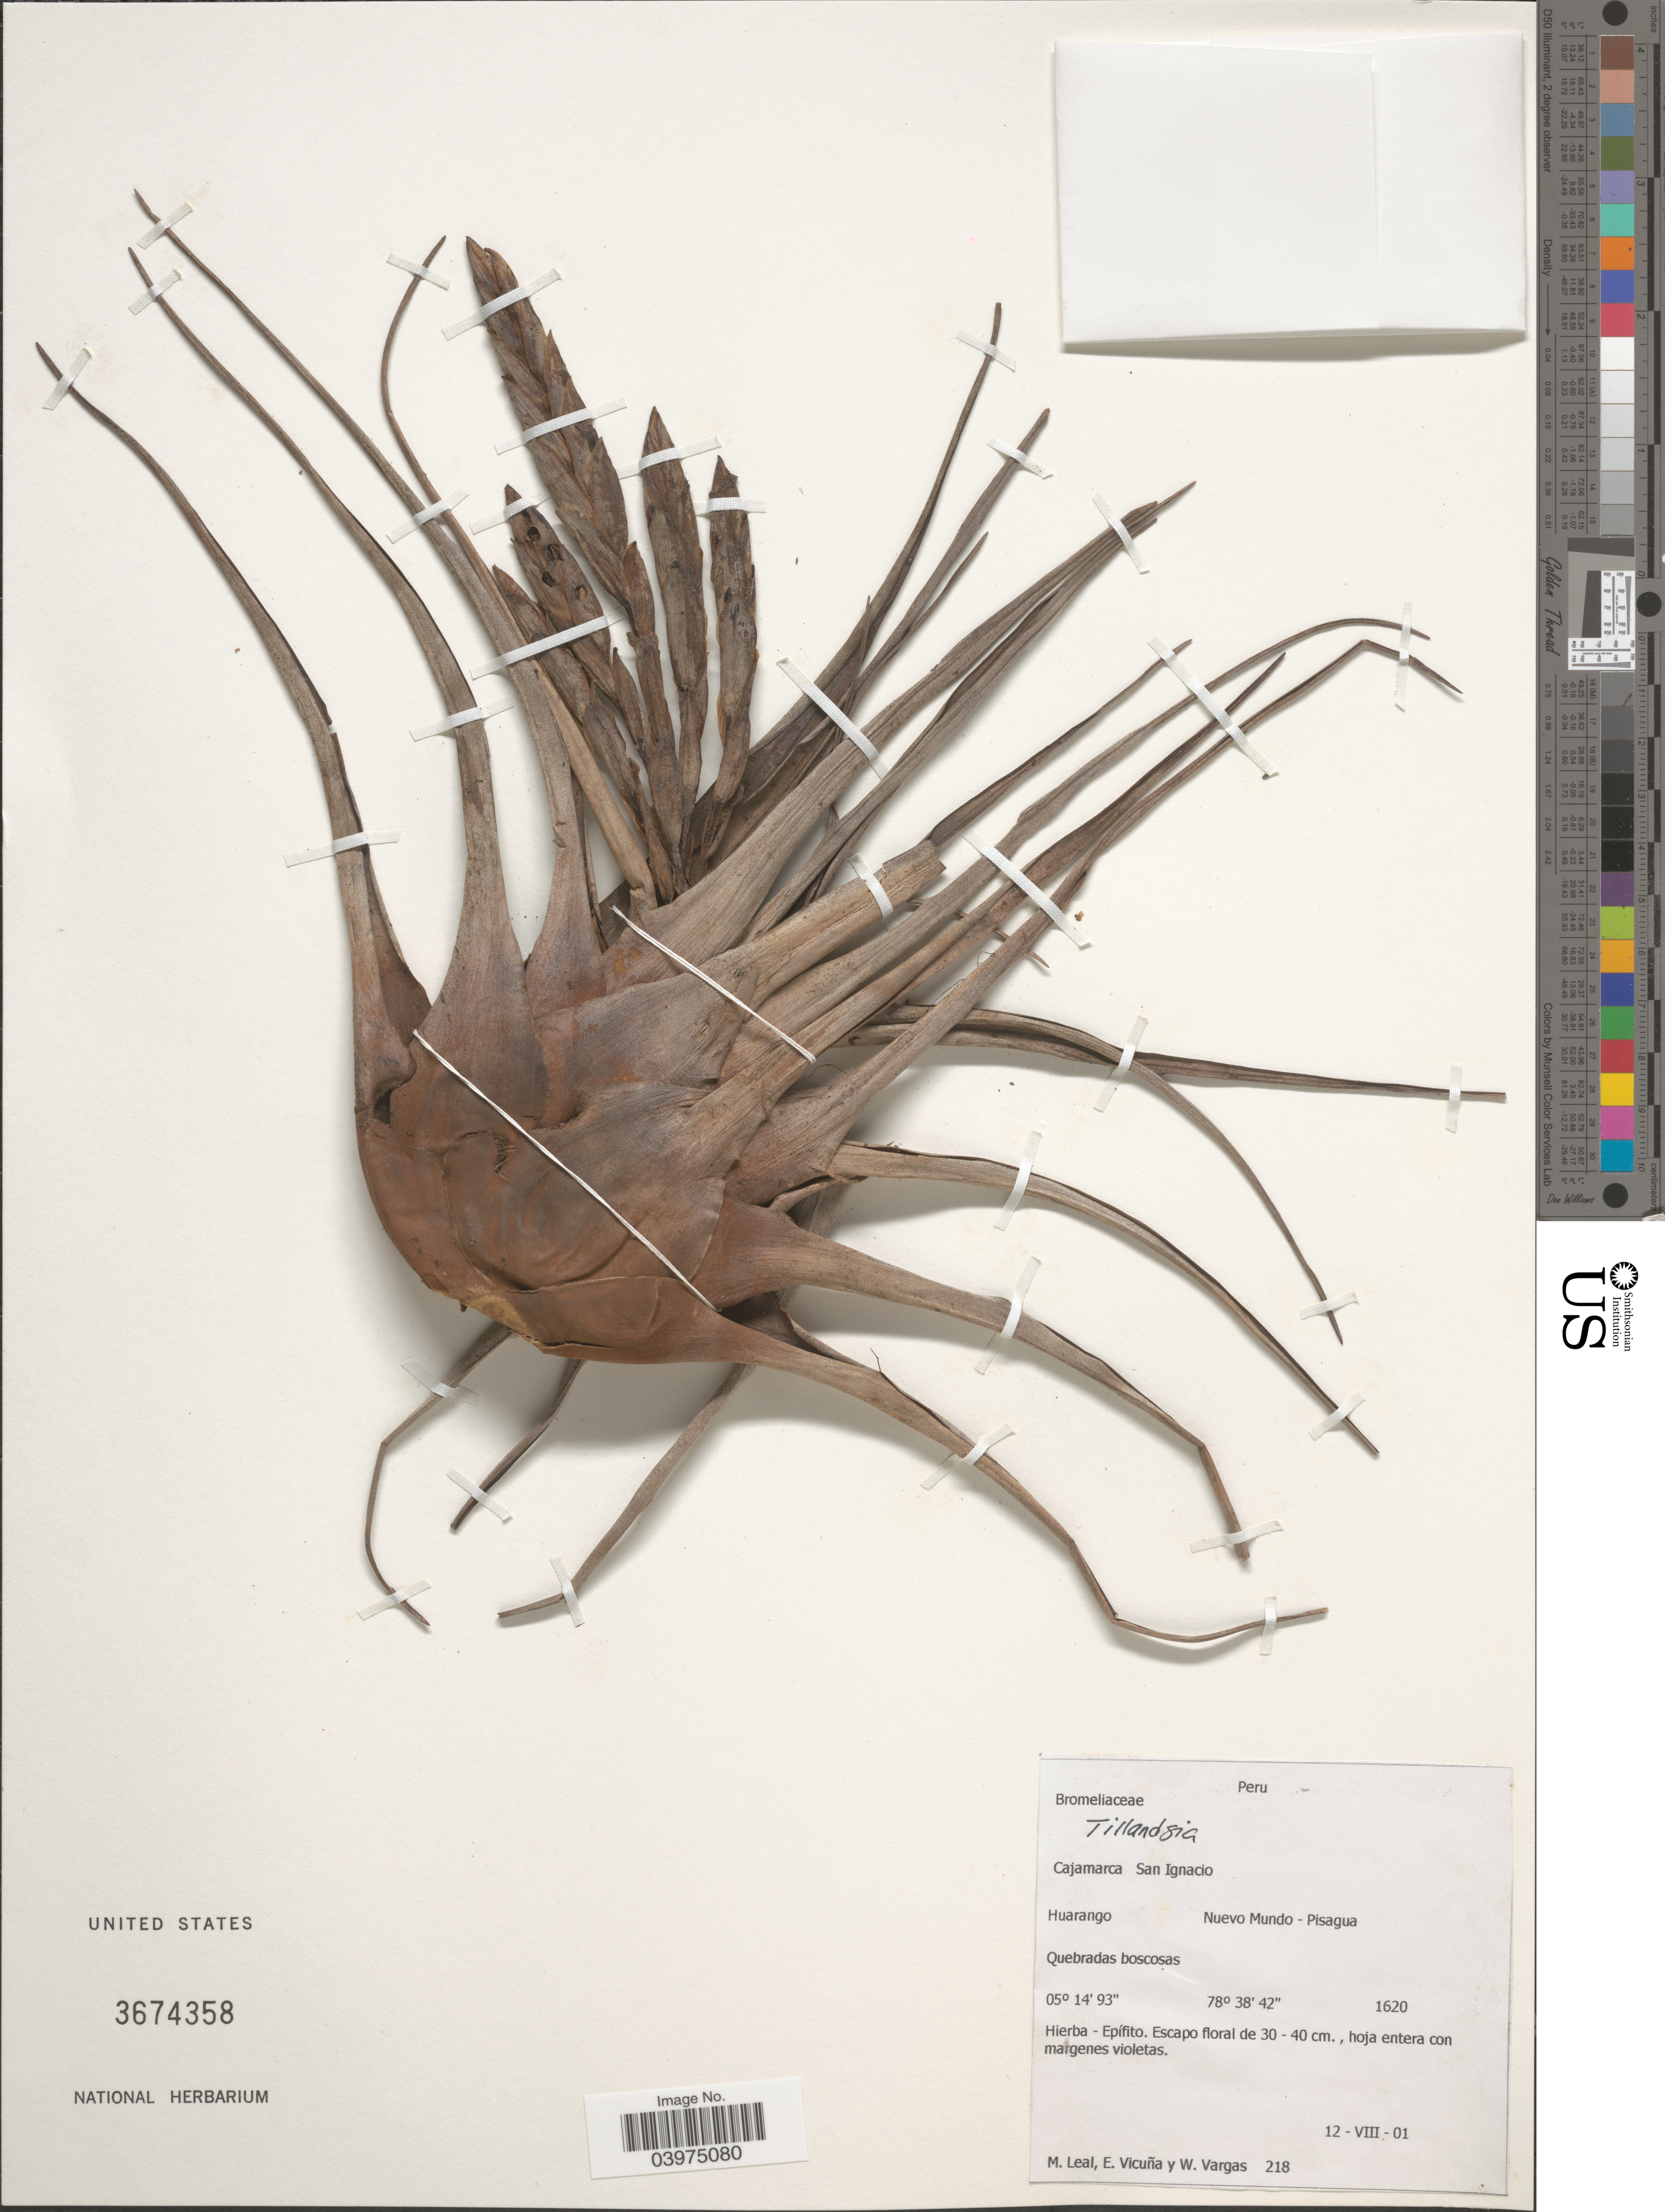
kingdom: Plantae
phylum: Tracheophyta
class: Liliopsida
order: Poales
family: Bromeliaceae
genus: Tillandsia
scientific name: Tillandsia sp.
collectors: M. E. Leal, E. Vicuña & W. Vargas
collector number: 218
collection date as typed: Transcribed d/m/y: 12/8/1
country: Peru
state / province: Cajamarca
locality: San Ignacio. Huarango. Nuevo Mundo - Pisagua.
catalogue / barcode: US 3674358